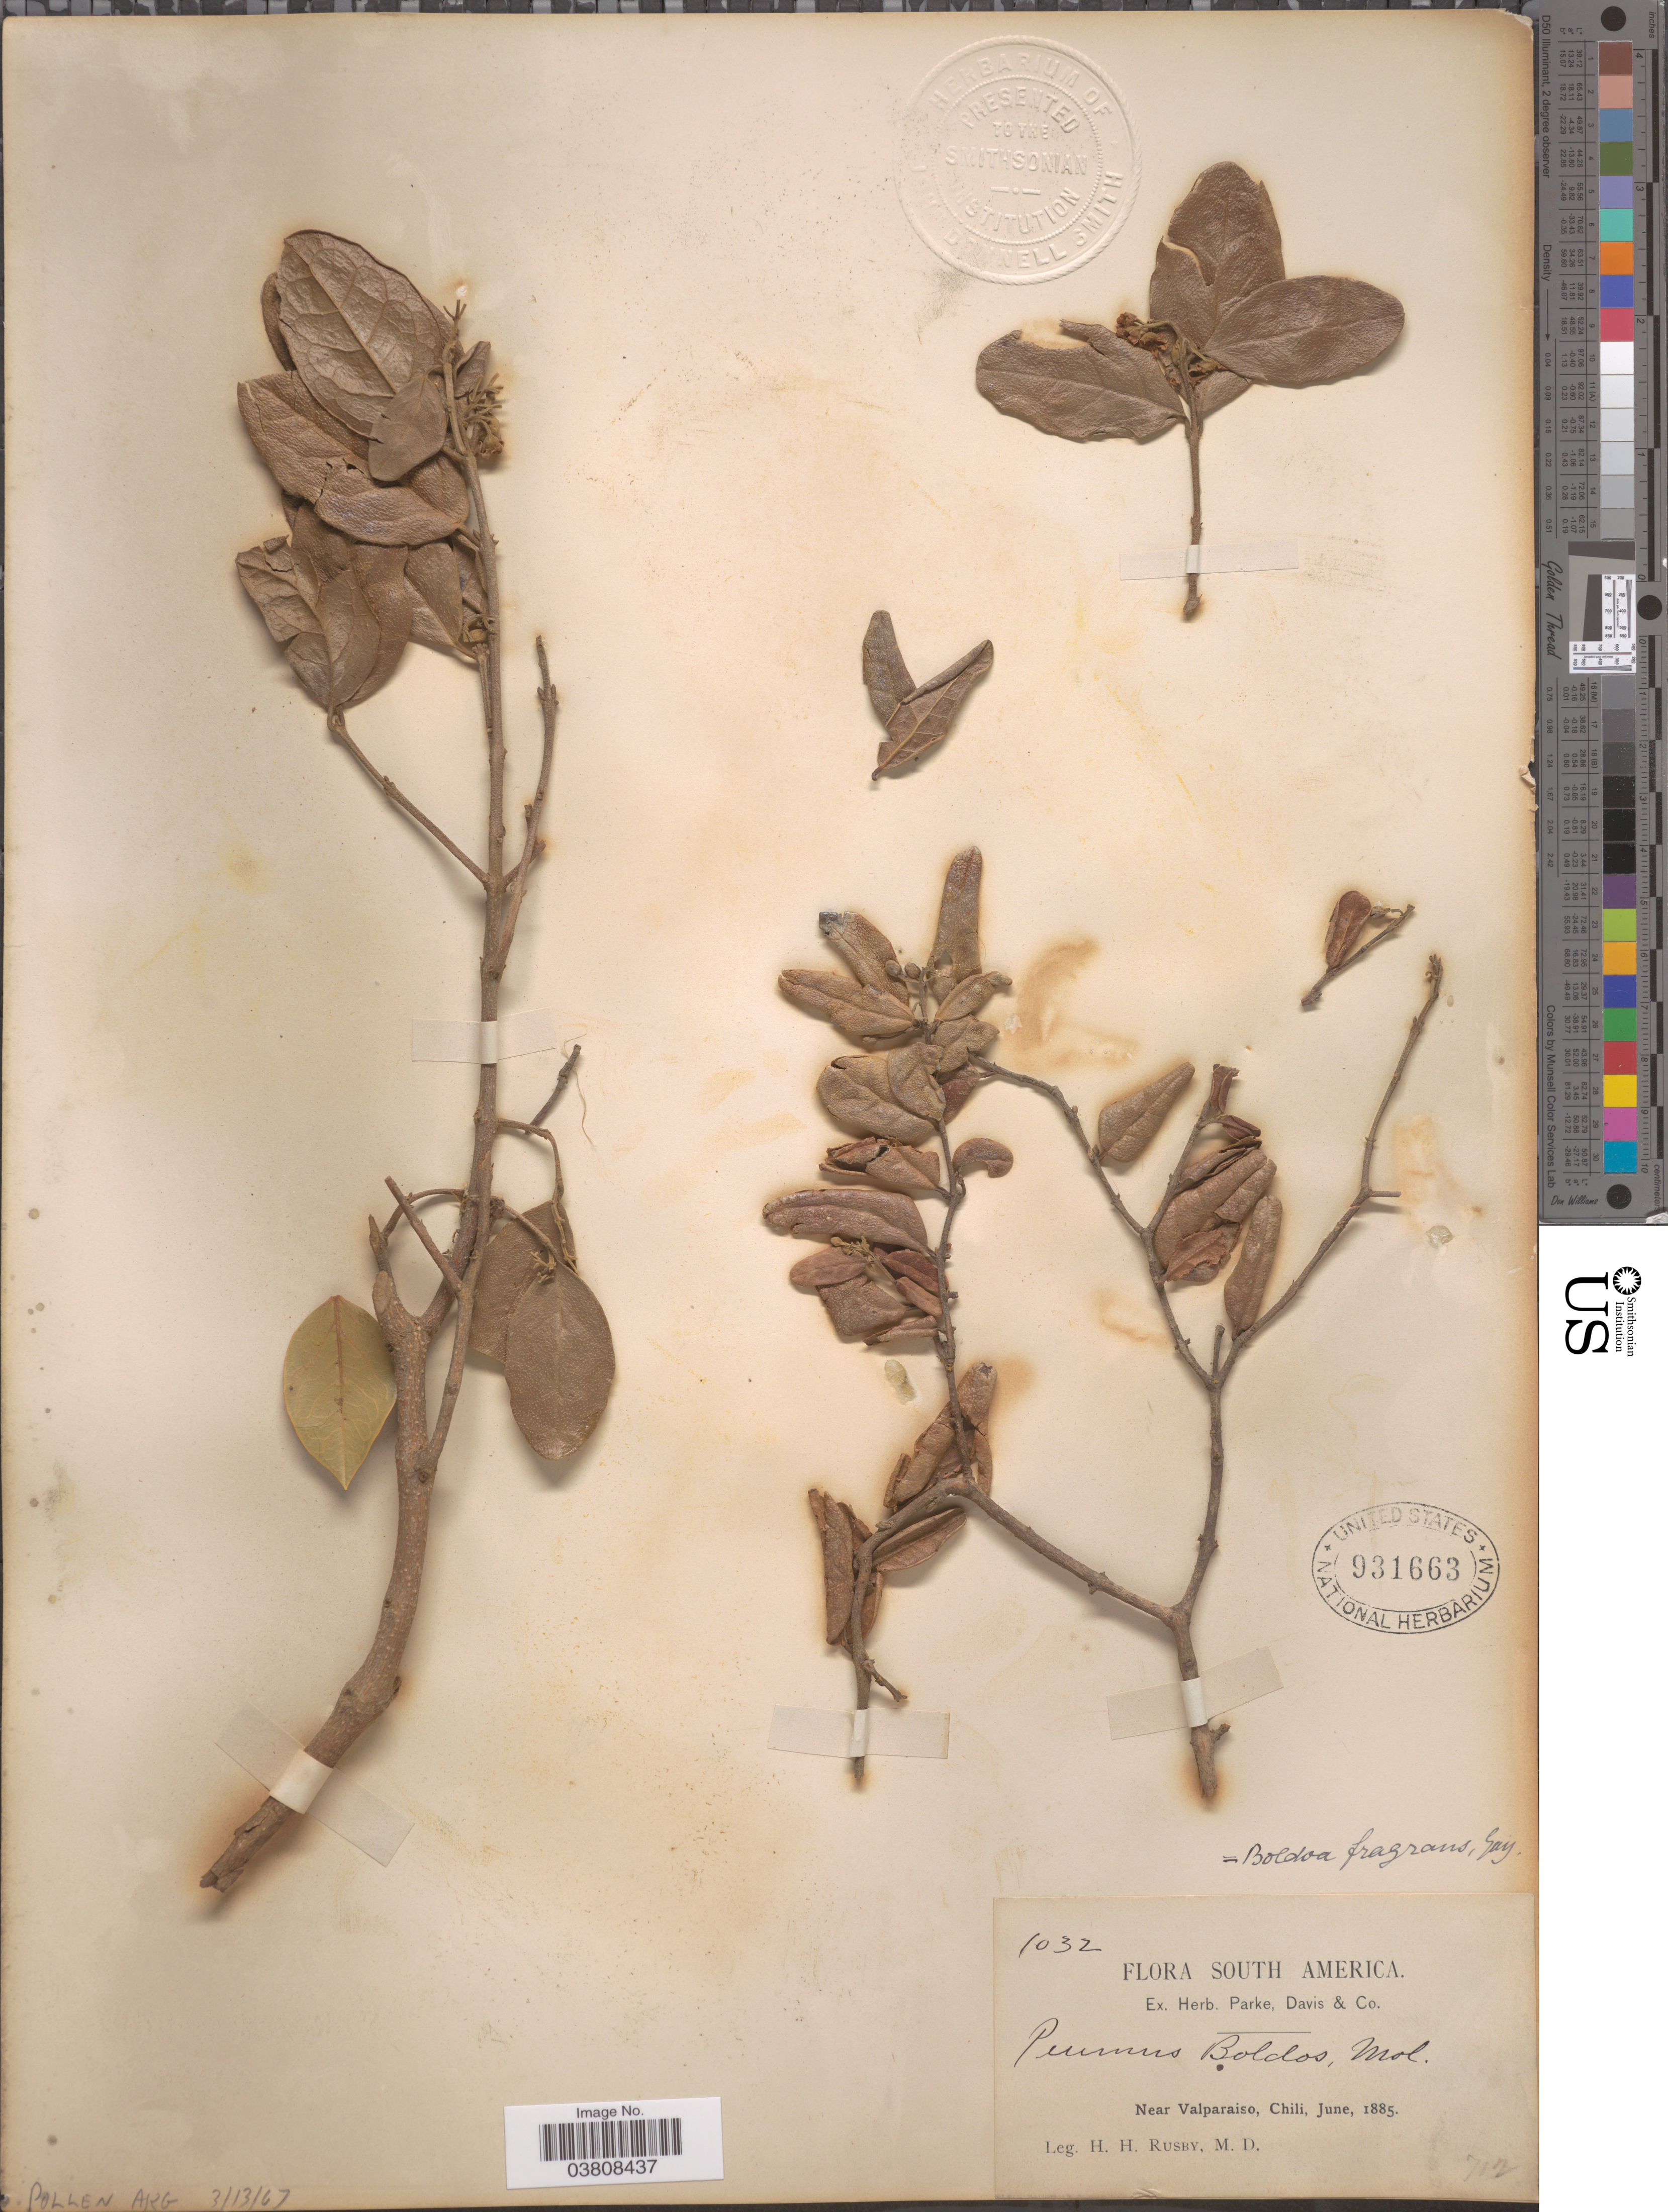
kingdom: Plantae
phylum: Tracheophyta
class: Magnoliopsida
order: Laurales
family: Monimiaceae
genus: Peumus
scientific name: Peumus boldus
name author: Molina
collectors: H. H. Rusby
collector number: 1032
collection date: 1885-06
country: Chile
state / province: Valparaíso (V)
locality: Near Valparaiso.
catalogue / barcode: US 931663